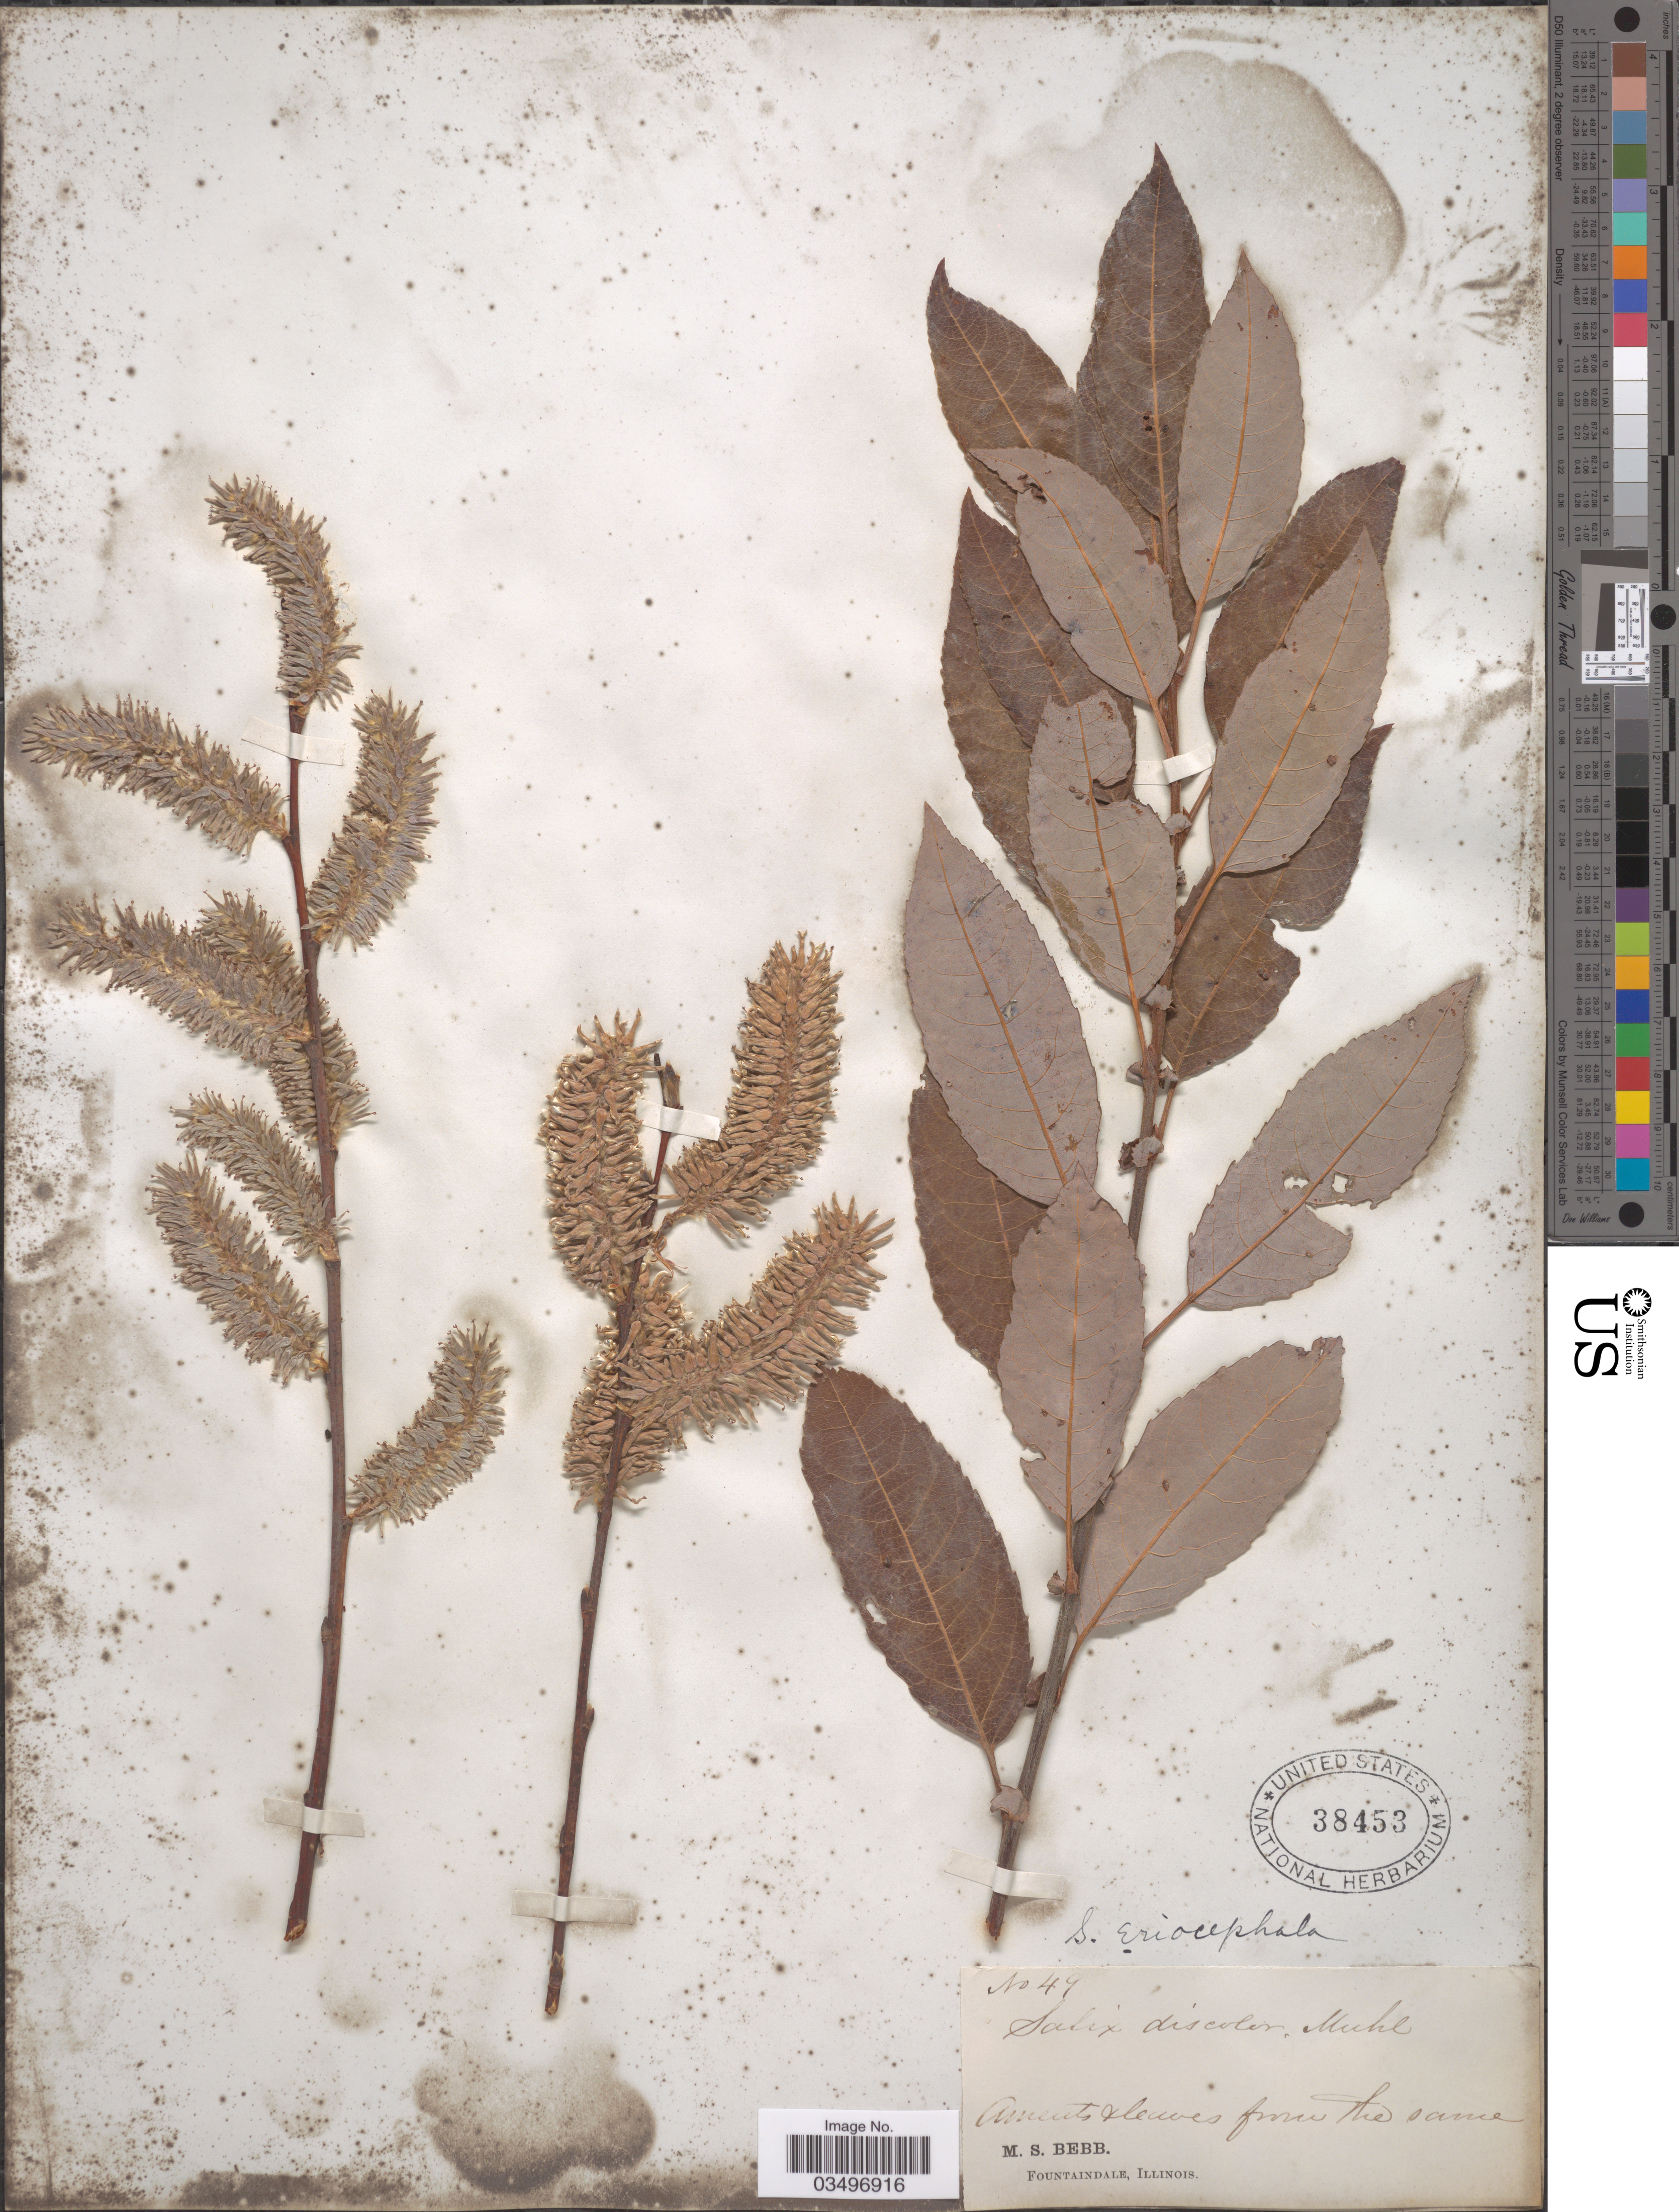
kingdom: Plantae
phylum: Tracheophyta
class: Magnoliopsida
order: Malpighiales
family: Salicaceae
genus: Salix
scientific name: Salix eriocephala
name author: Michx.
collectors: M. Bebb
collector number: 49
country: United States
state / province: Illinois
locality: Fountaindale.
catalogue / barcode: US 38453